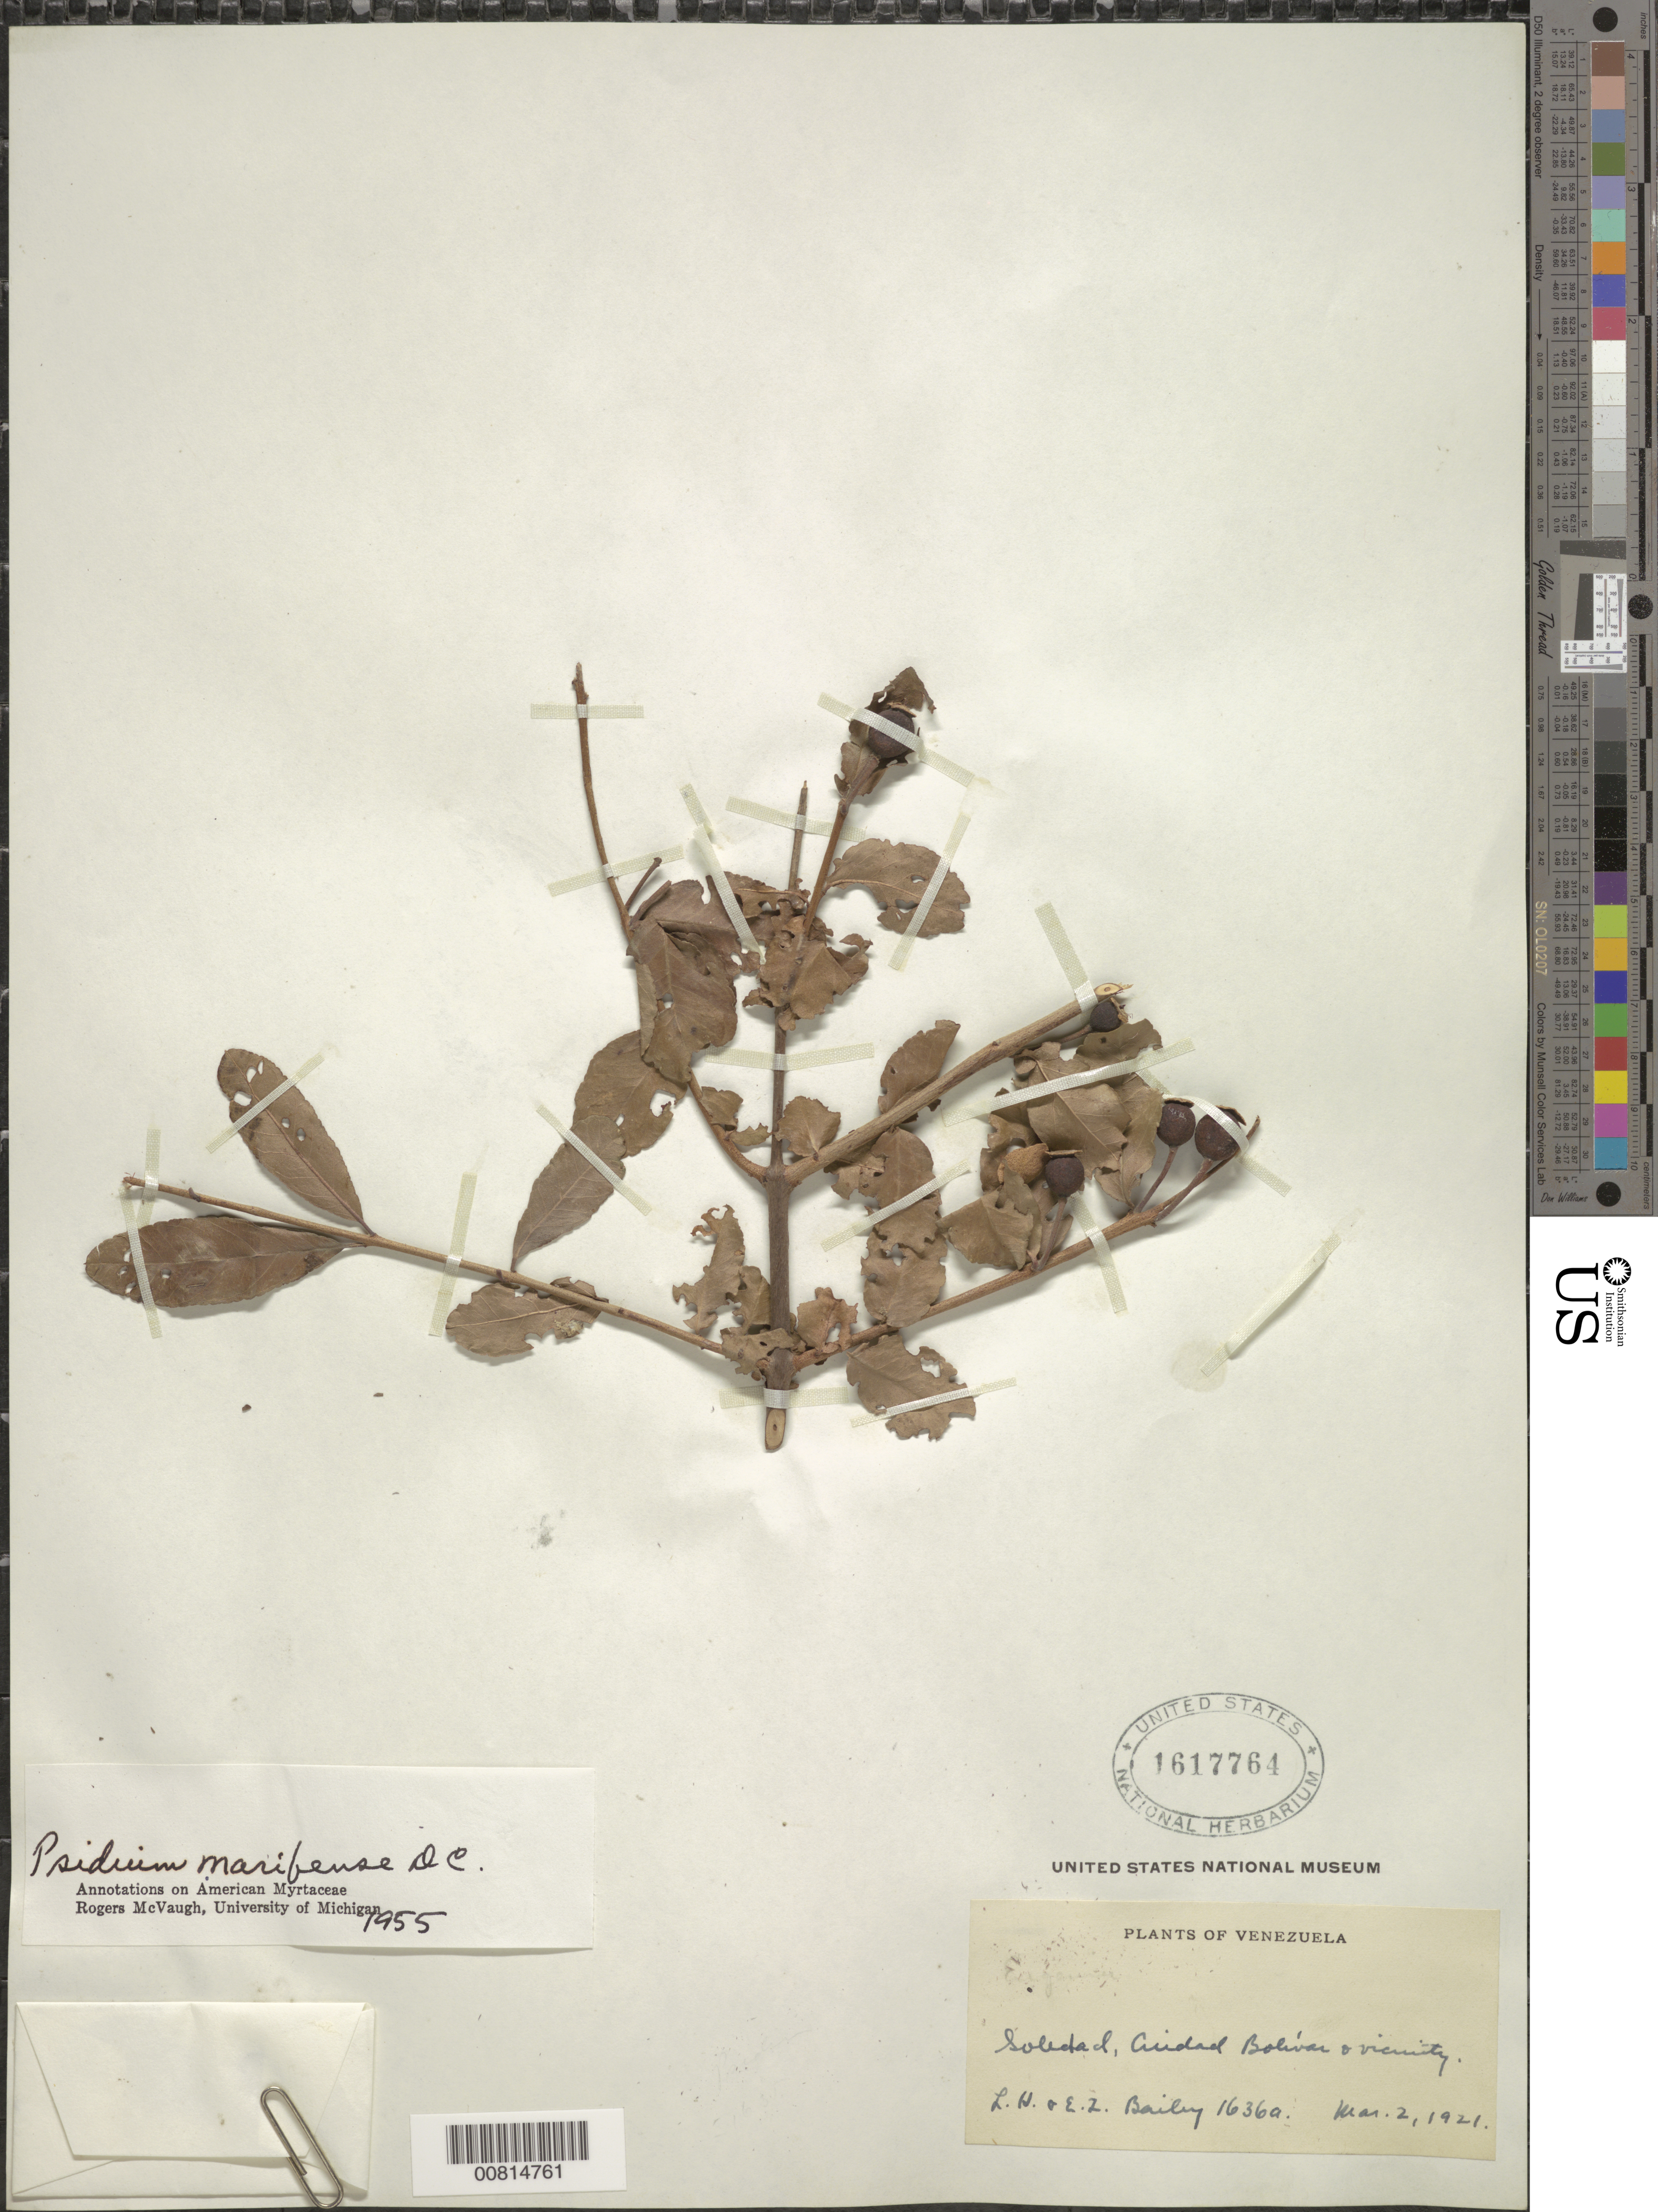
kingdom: Plantae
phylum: Tracheophyta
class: Magnoliopsida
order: Myrtales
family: Myrtaceae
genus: Psidium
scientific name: Psidium maribense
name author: DC.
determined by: McVaugh, R.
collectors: L. H. Bailey & E. Z. Bailey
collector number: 1636 a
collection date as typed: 2-Mar-21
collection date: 1921-03-02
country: Venezuela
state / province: Bolívar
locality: Ciudad Bolívar and vicinity, Orinoco R., Soledad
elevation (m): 61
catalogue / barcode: US 1617764